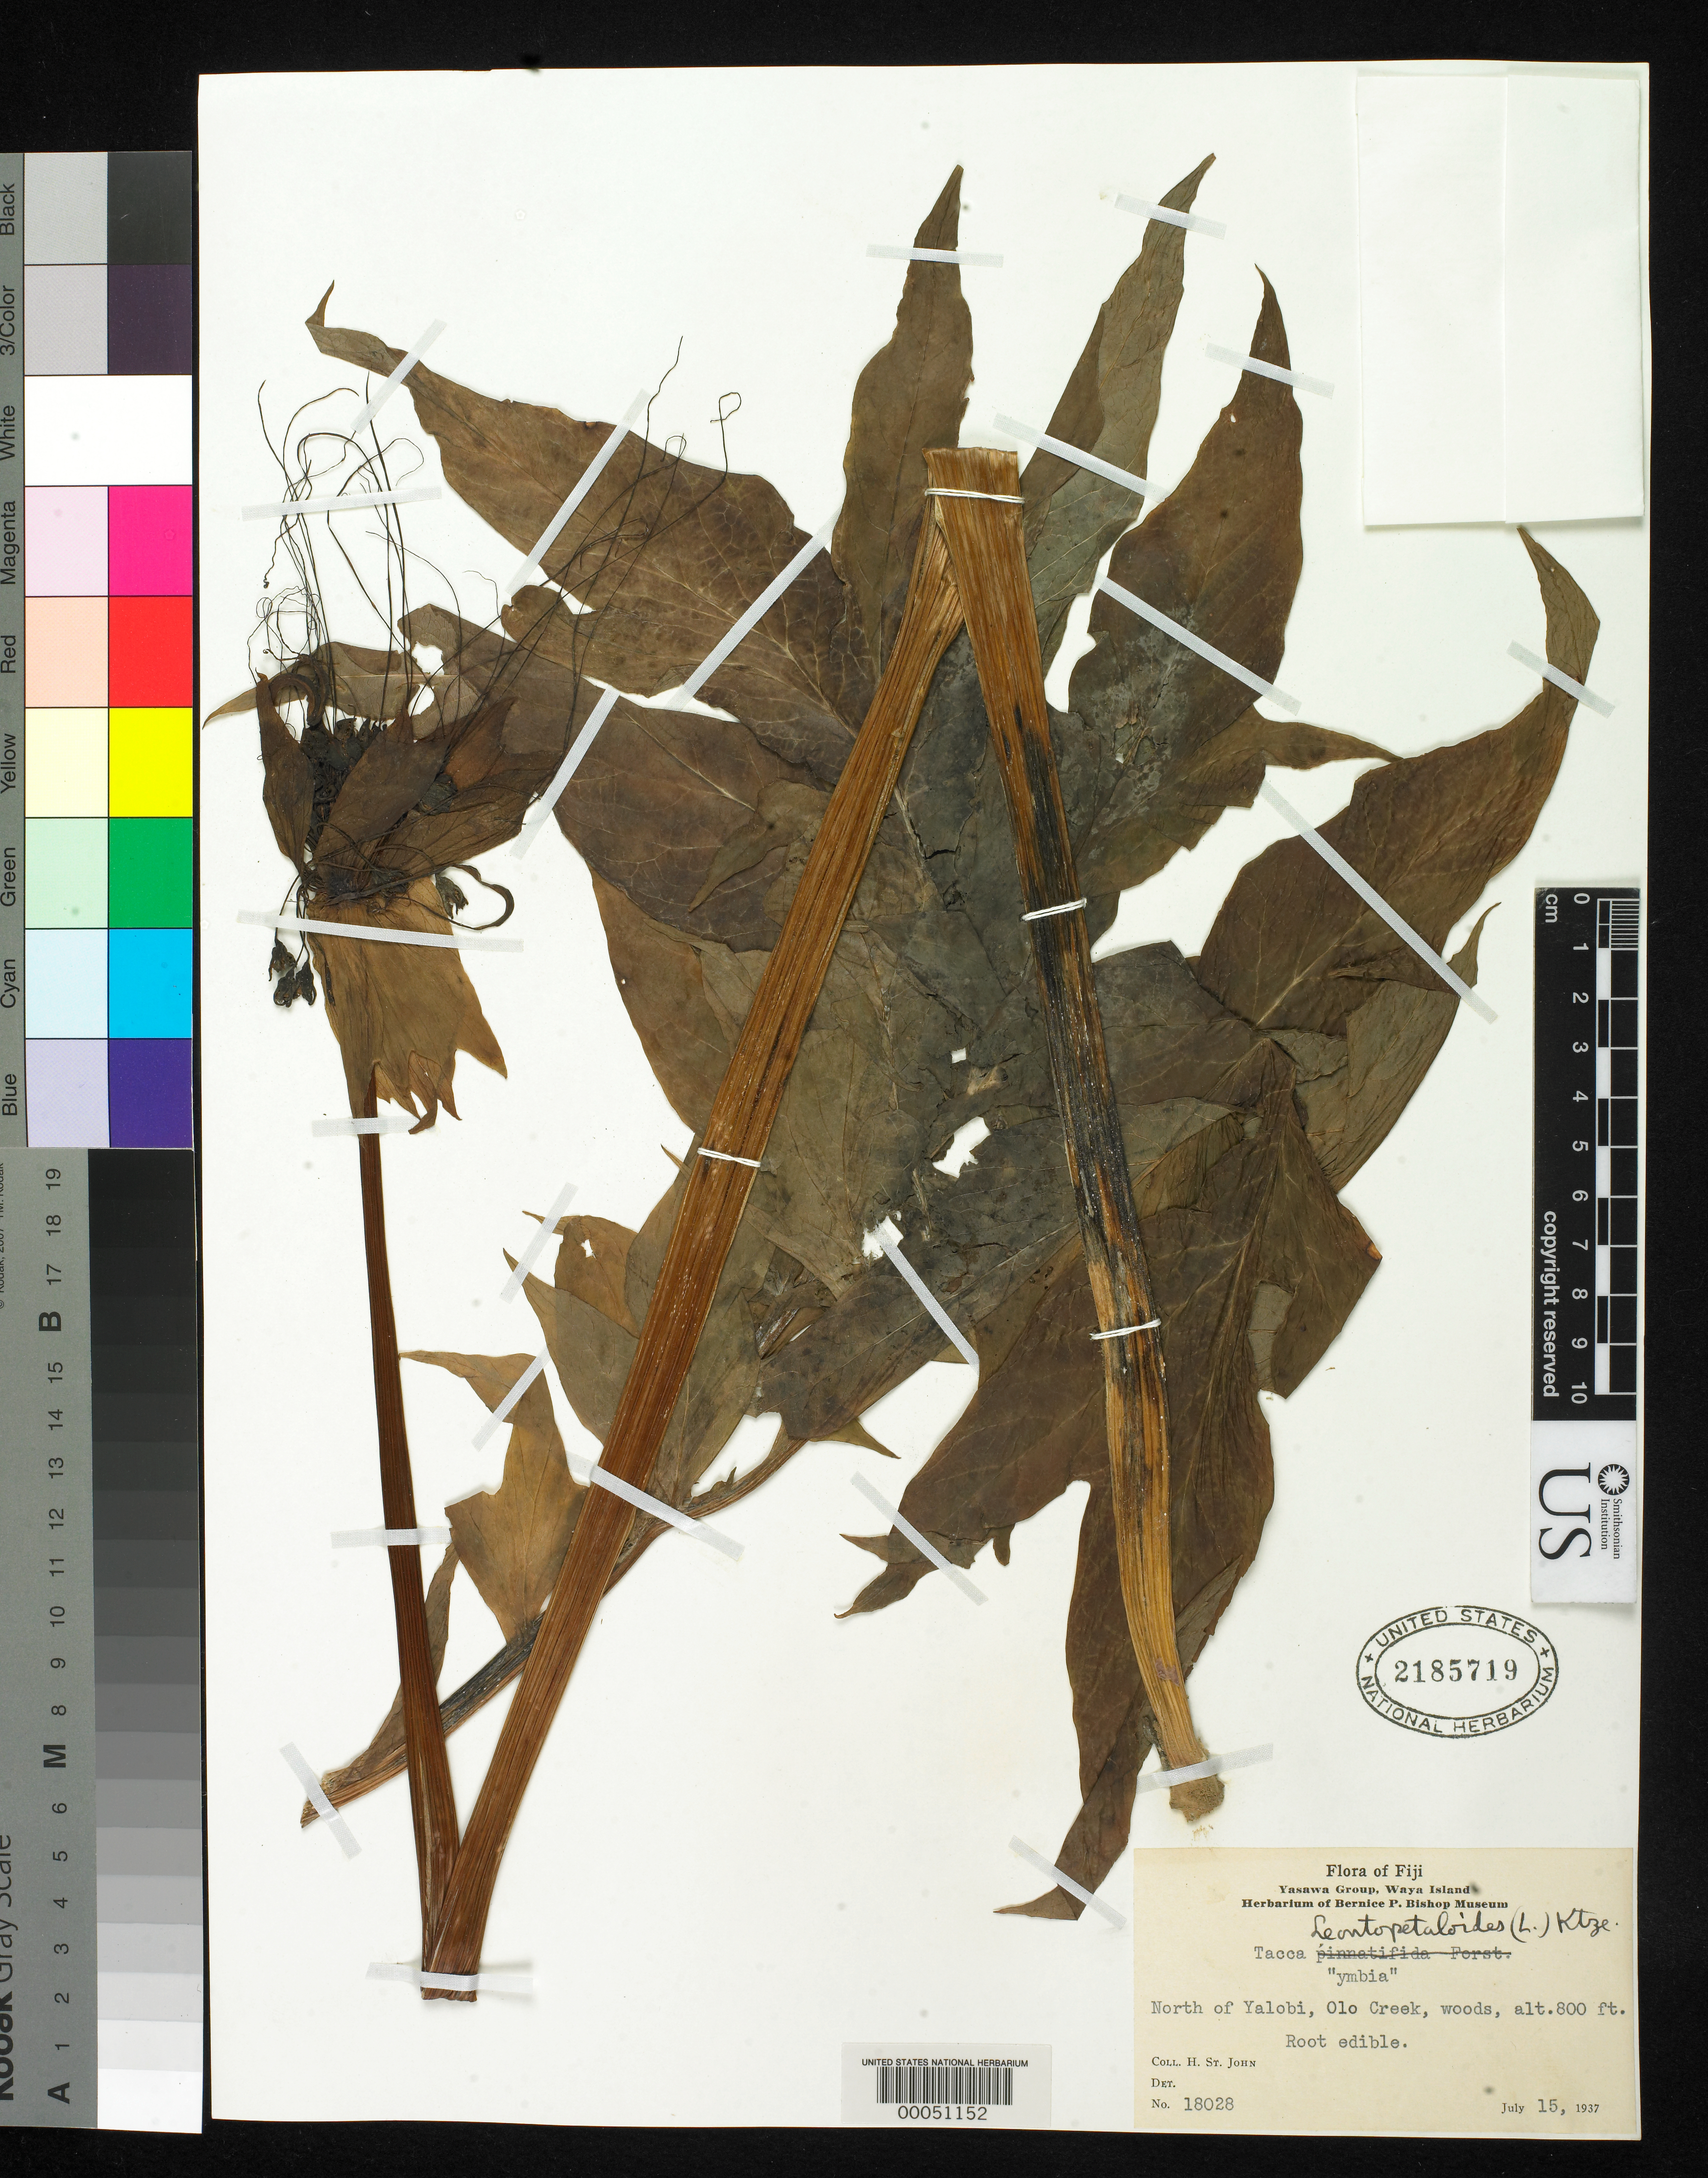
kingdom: Plantae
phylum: Tracheophyta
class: Liliopsida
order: Dioscoreales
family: Dioscoreaceae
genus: Tacca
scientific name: Tacca leontopetaloides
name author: (L.) Kuntze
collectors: H. St. John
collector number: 18028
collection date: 1937-07-15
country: Fiji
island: Waya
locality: North of Yalobi, Olo Creek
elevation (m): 244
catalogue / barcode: US 2185719